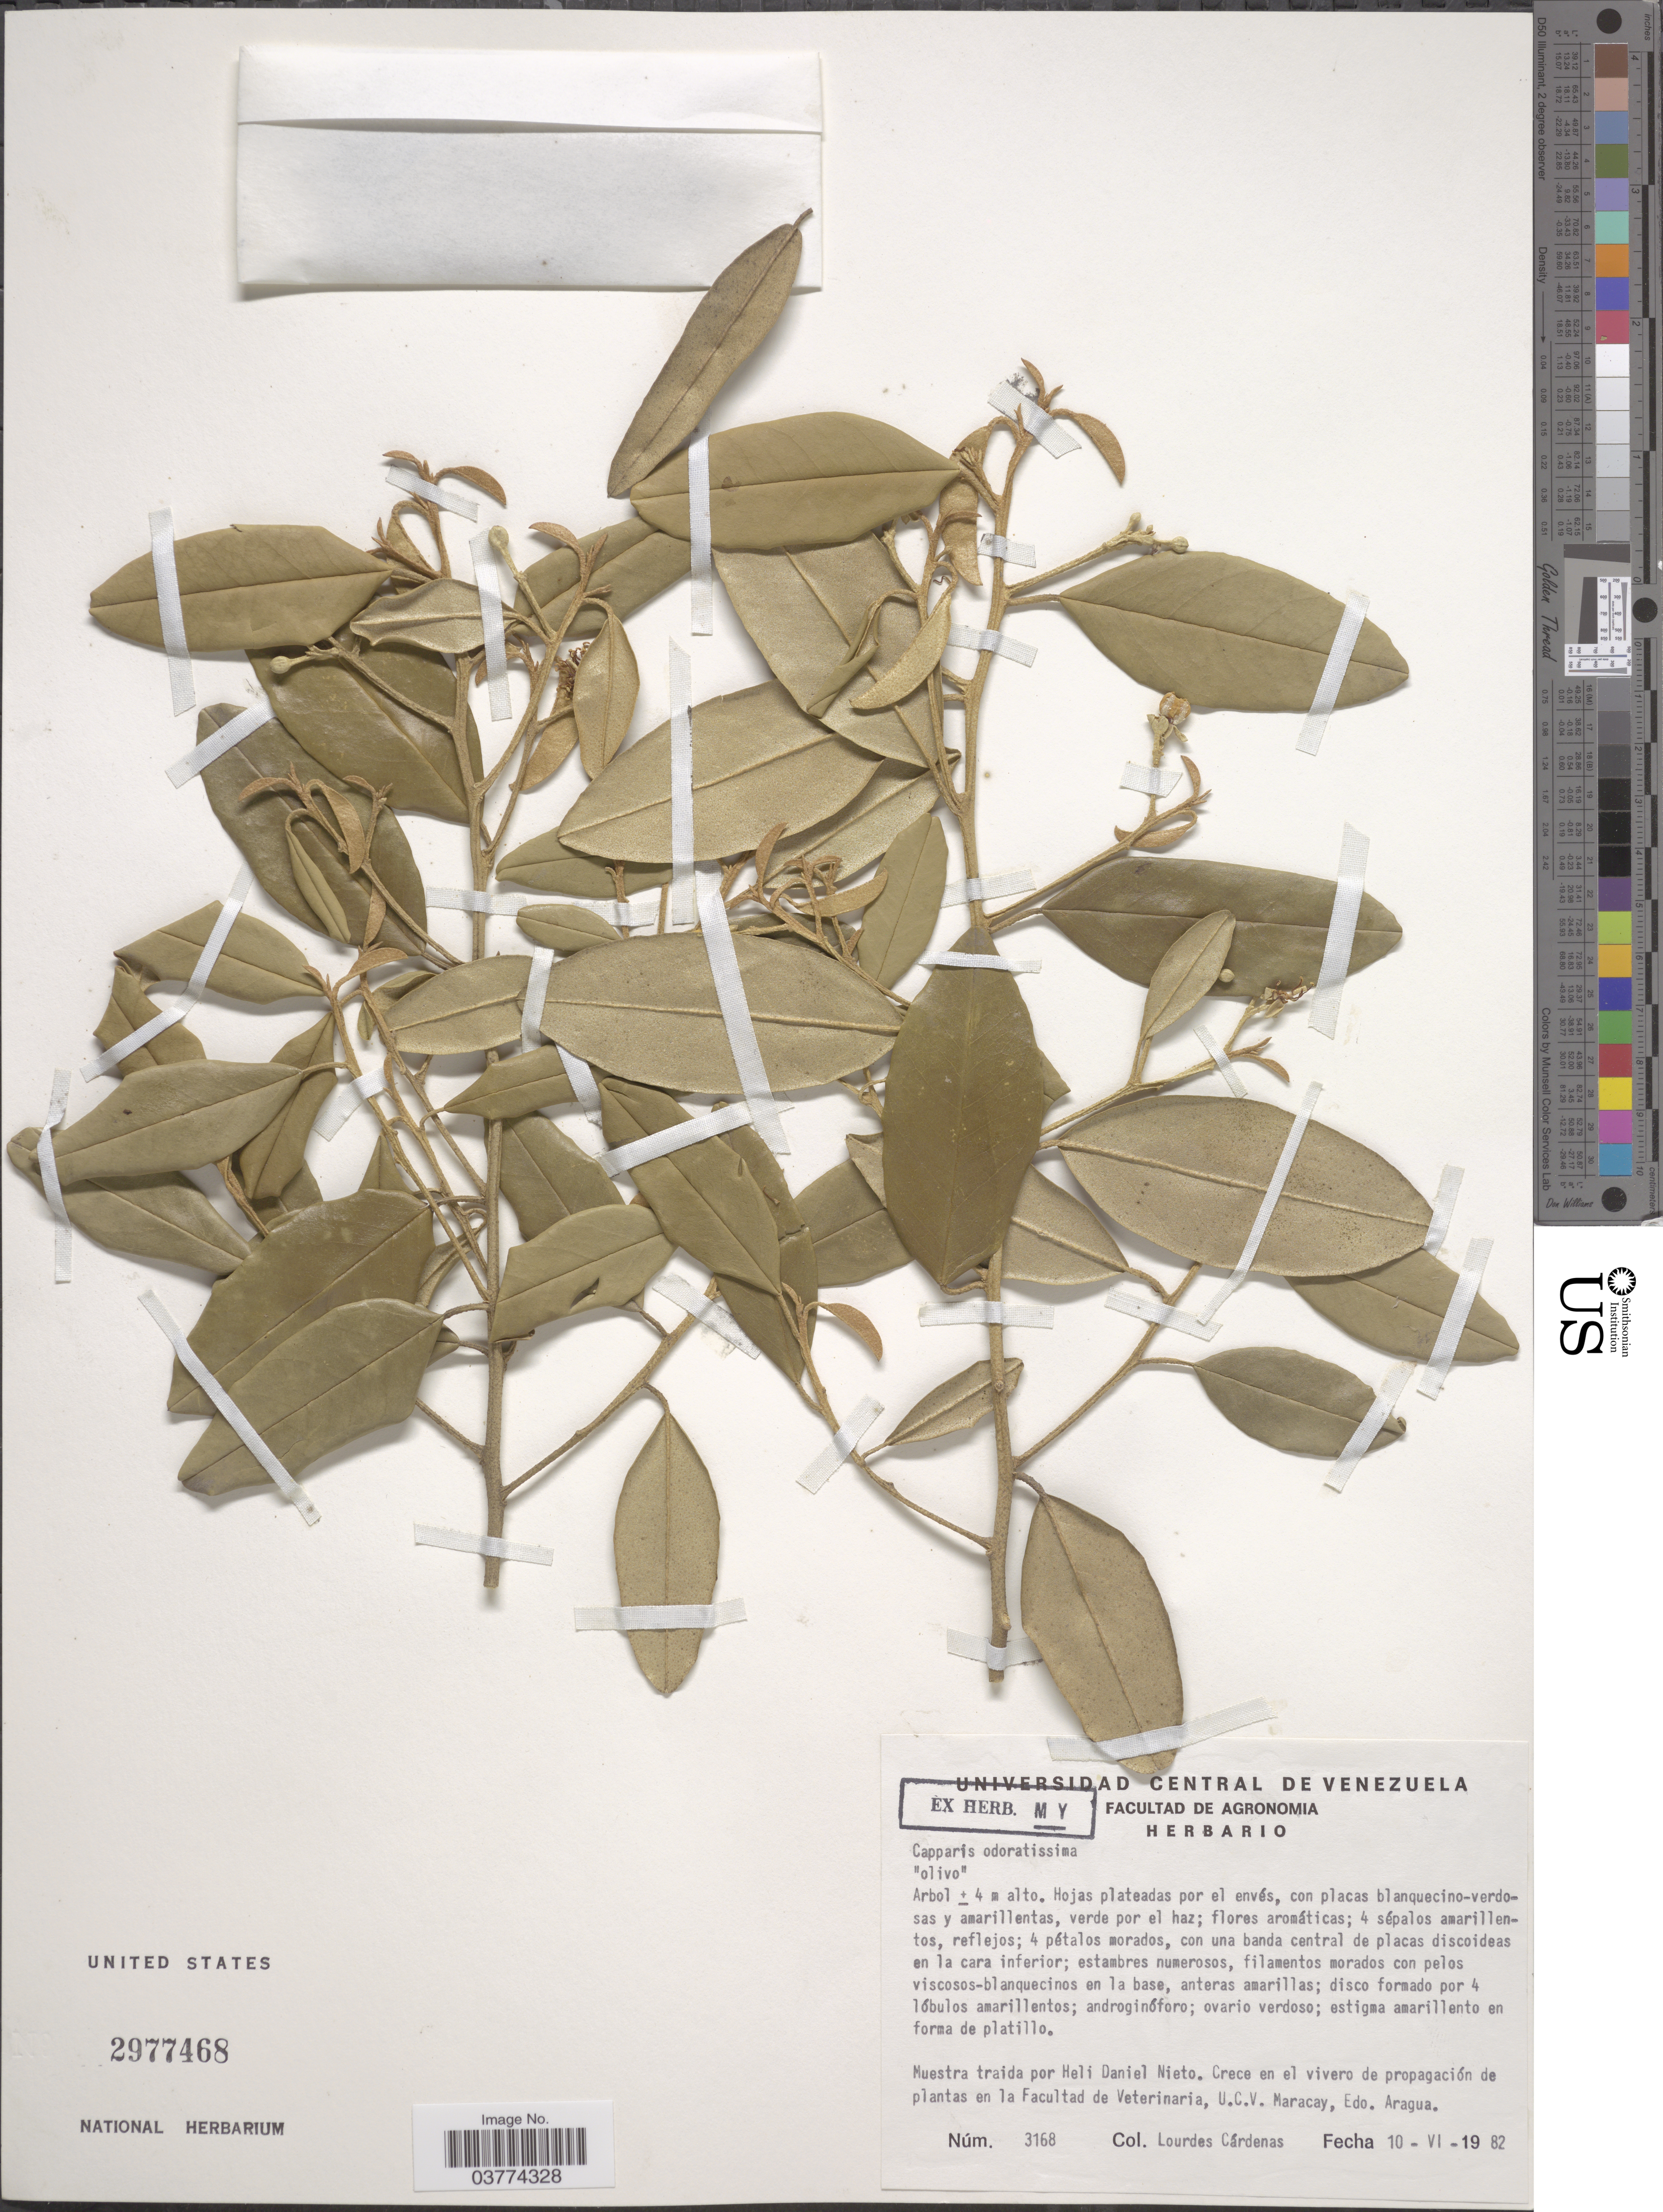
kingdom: Plantae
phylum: Tracheophyta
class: Magnoliopsida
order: Brassicales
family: Capparaceae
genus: Quadrella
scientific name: Quadrella odoratissima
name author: (Jacq.) Hutch.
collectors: L. Cárdenas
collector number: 3168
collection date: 1982-06-10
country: Venezuela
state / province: Aragua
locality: Muestra traida por Heli Daniel Nieto. Crece en el vivero de propagación de plantas en la Facultad de Veterinaria, U. C. V. Maracay.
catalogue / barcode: US 2977468